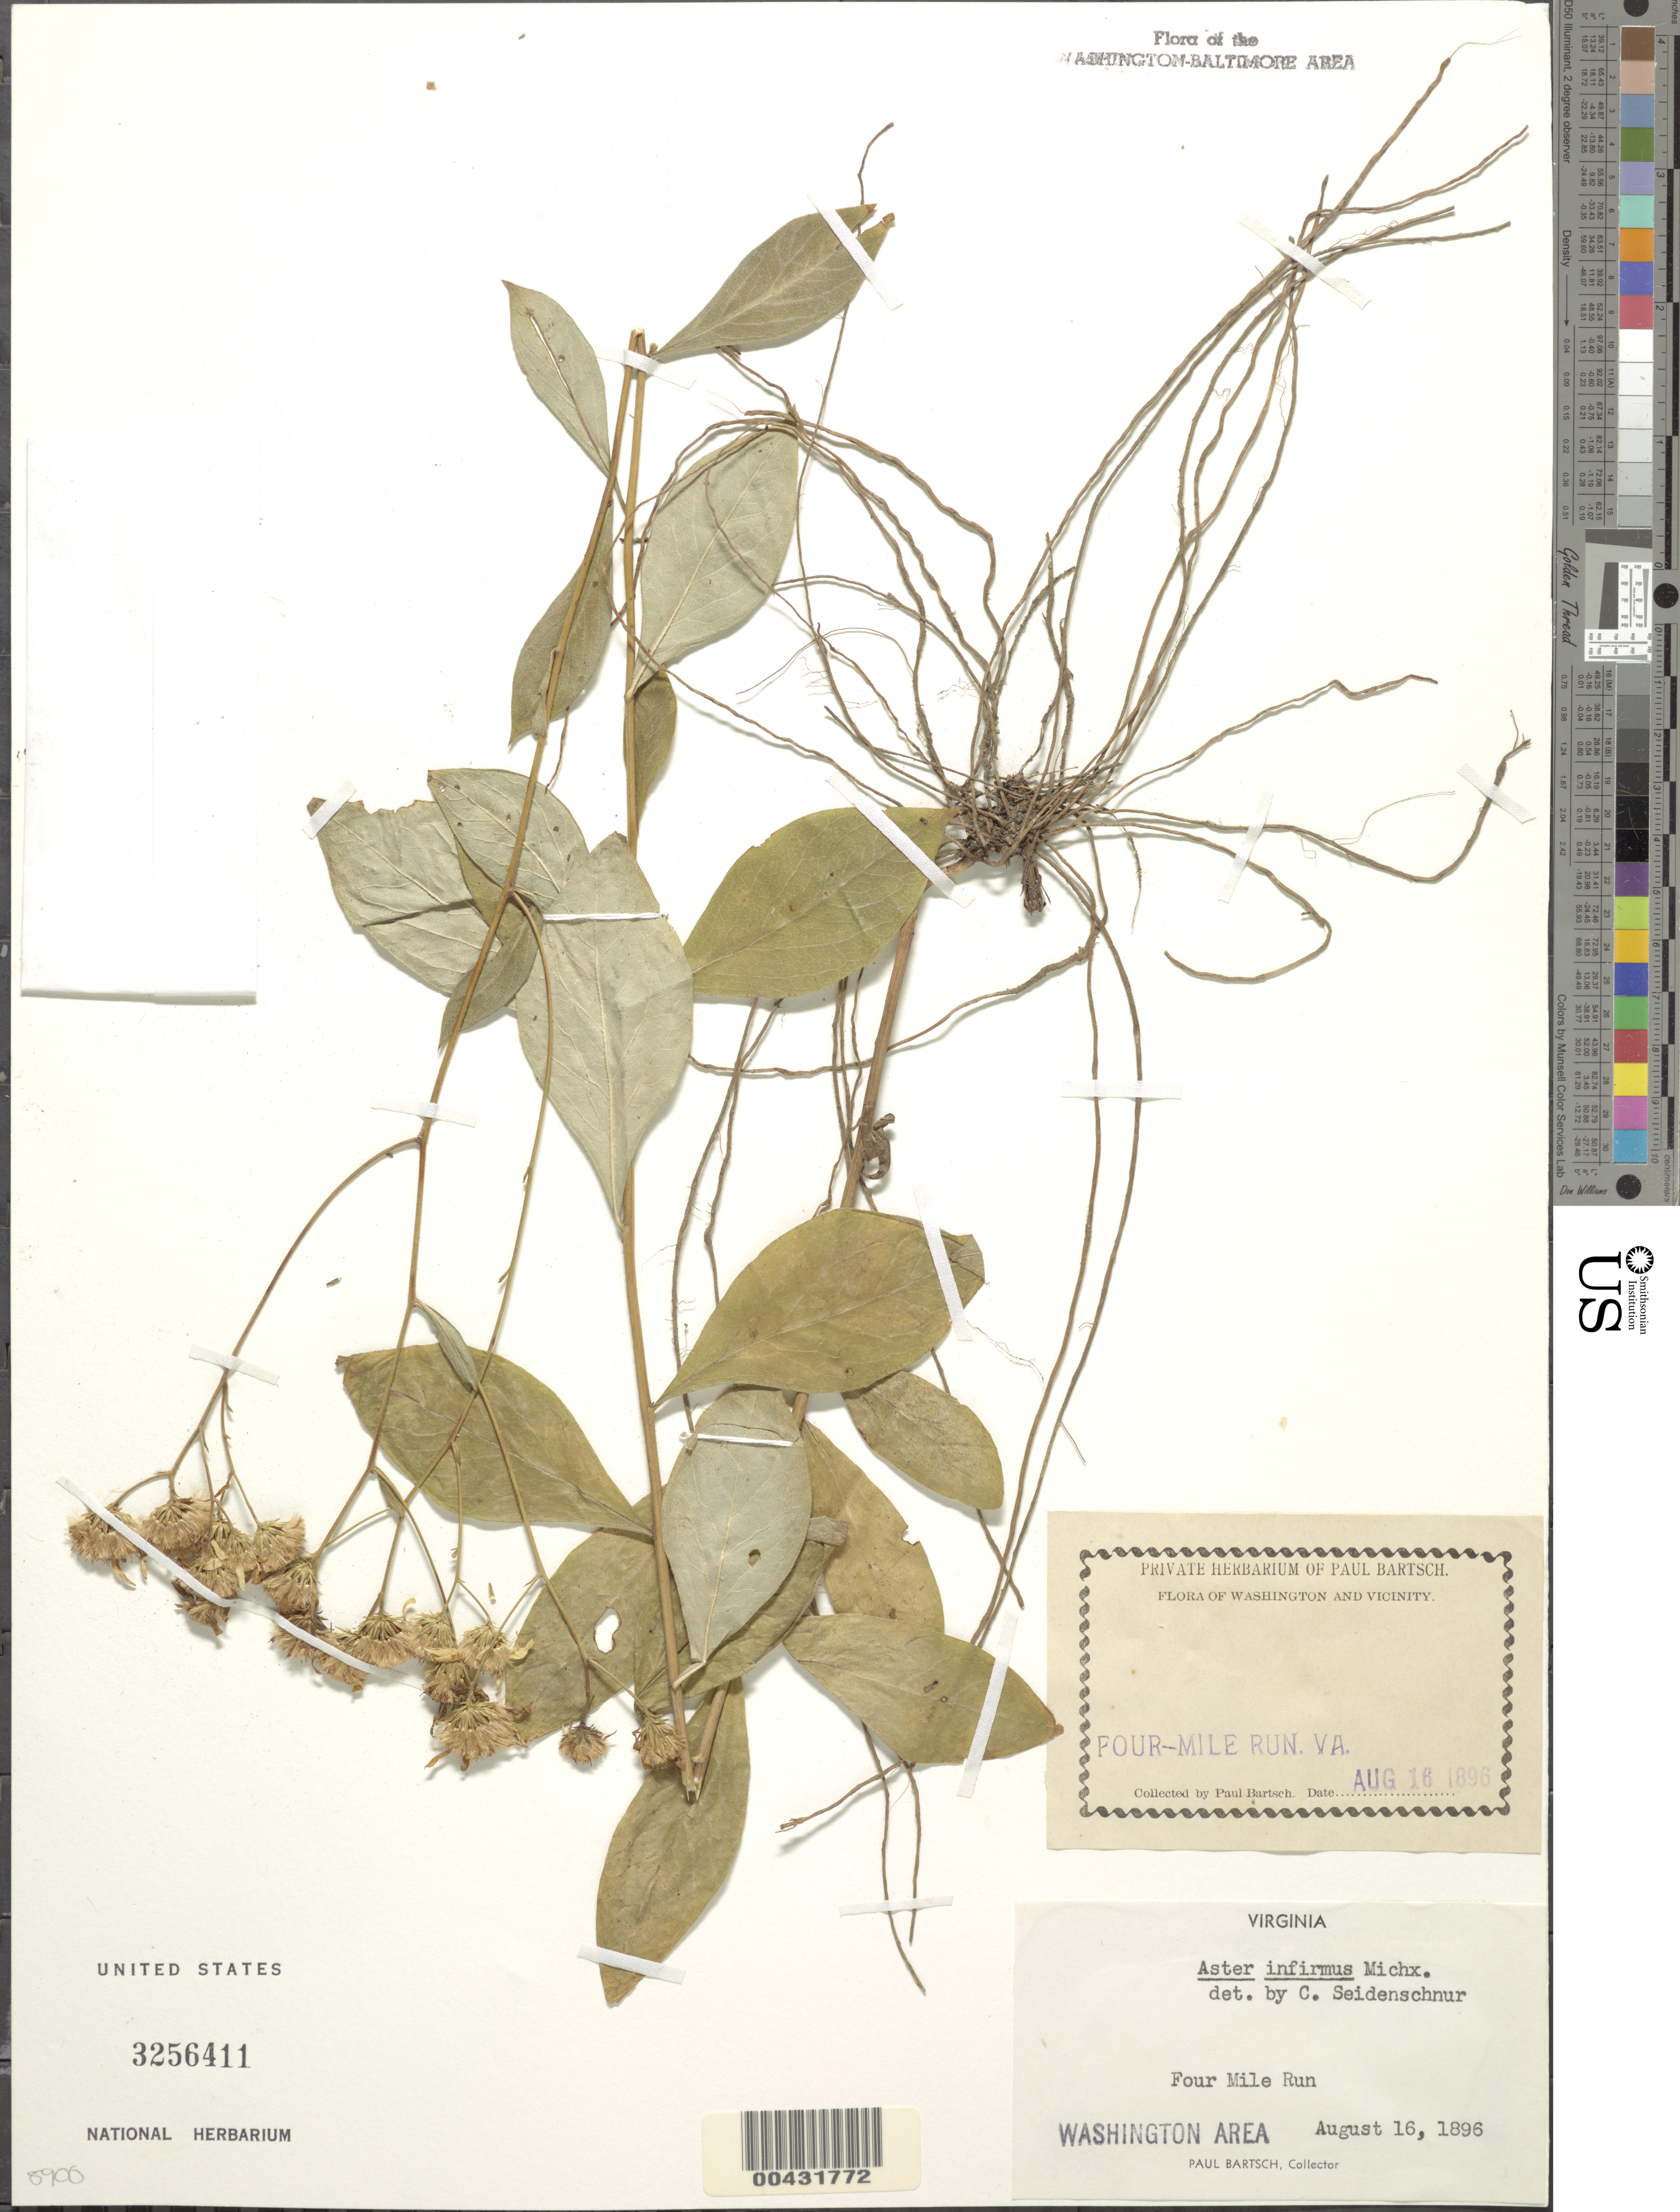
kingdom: Plantae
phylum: Tracheophyta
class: Magnoliopsida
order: Asterales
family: Asteraceae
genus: Doellingeria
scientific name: Doellingeria infirma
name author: (Michx.) Greene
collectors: P. Bartsch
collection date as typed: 16 Aug 1896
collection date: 1896-08-16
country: United States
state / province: Virginia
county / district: Arlington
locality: Four Mile Run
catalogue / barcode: US 3256411